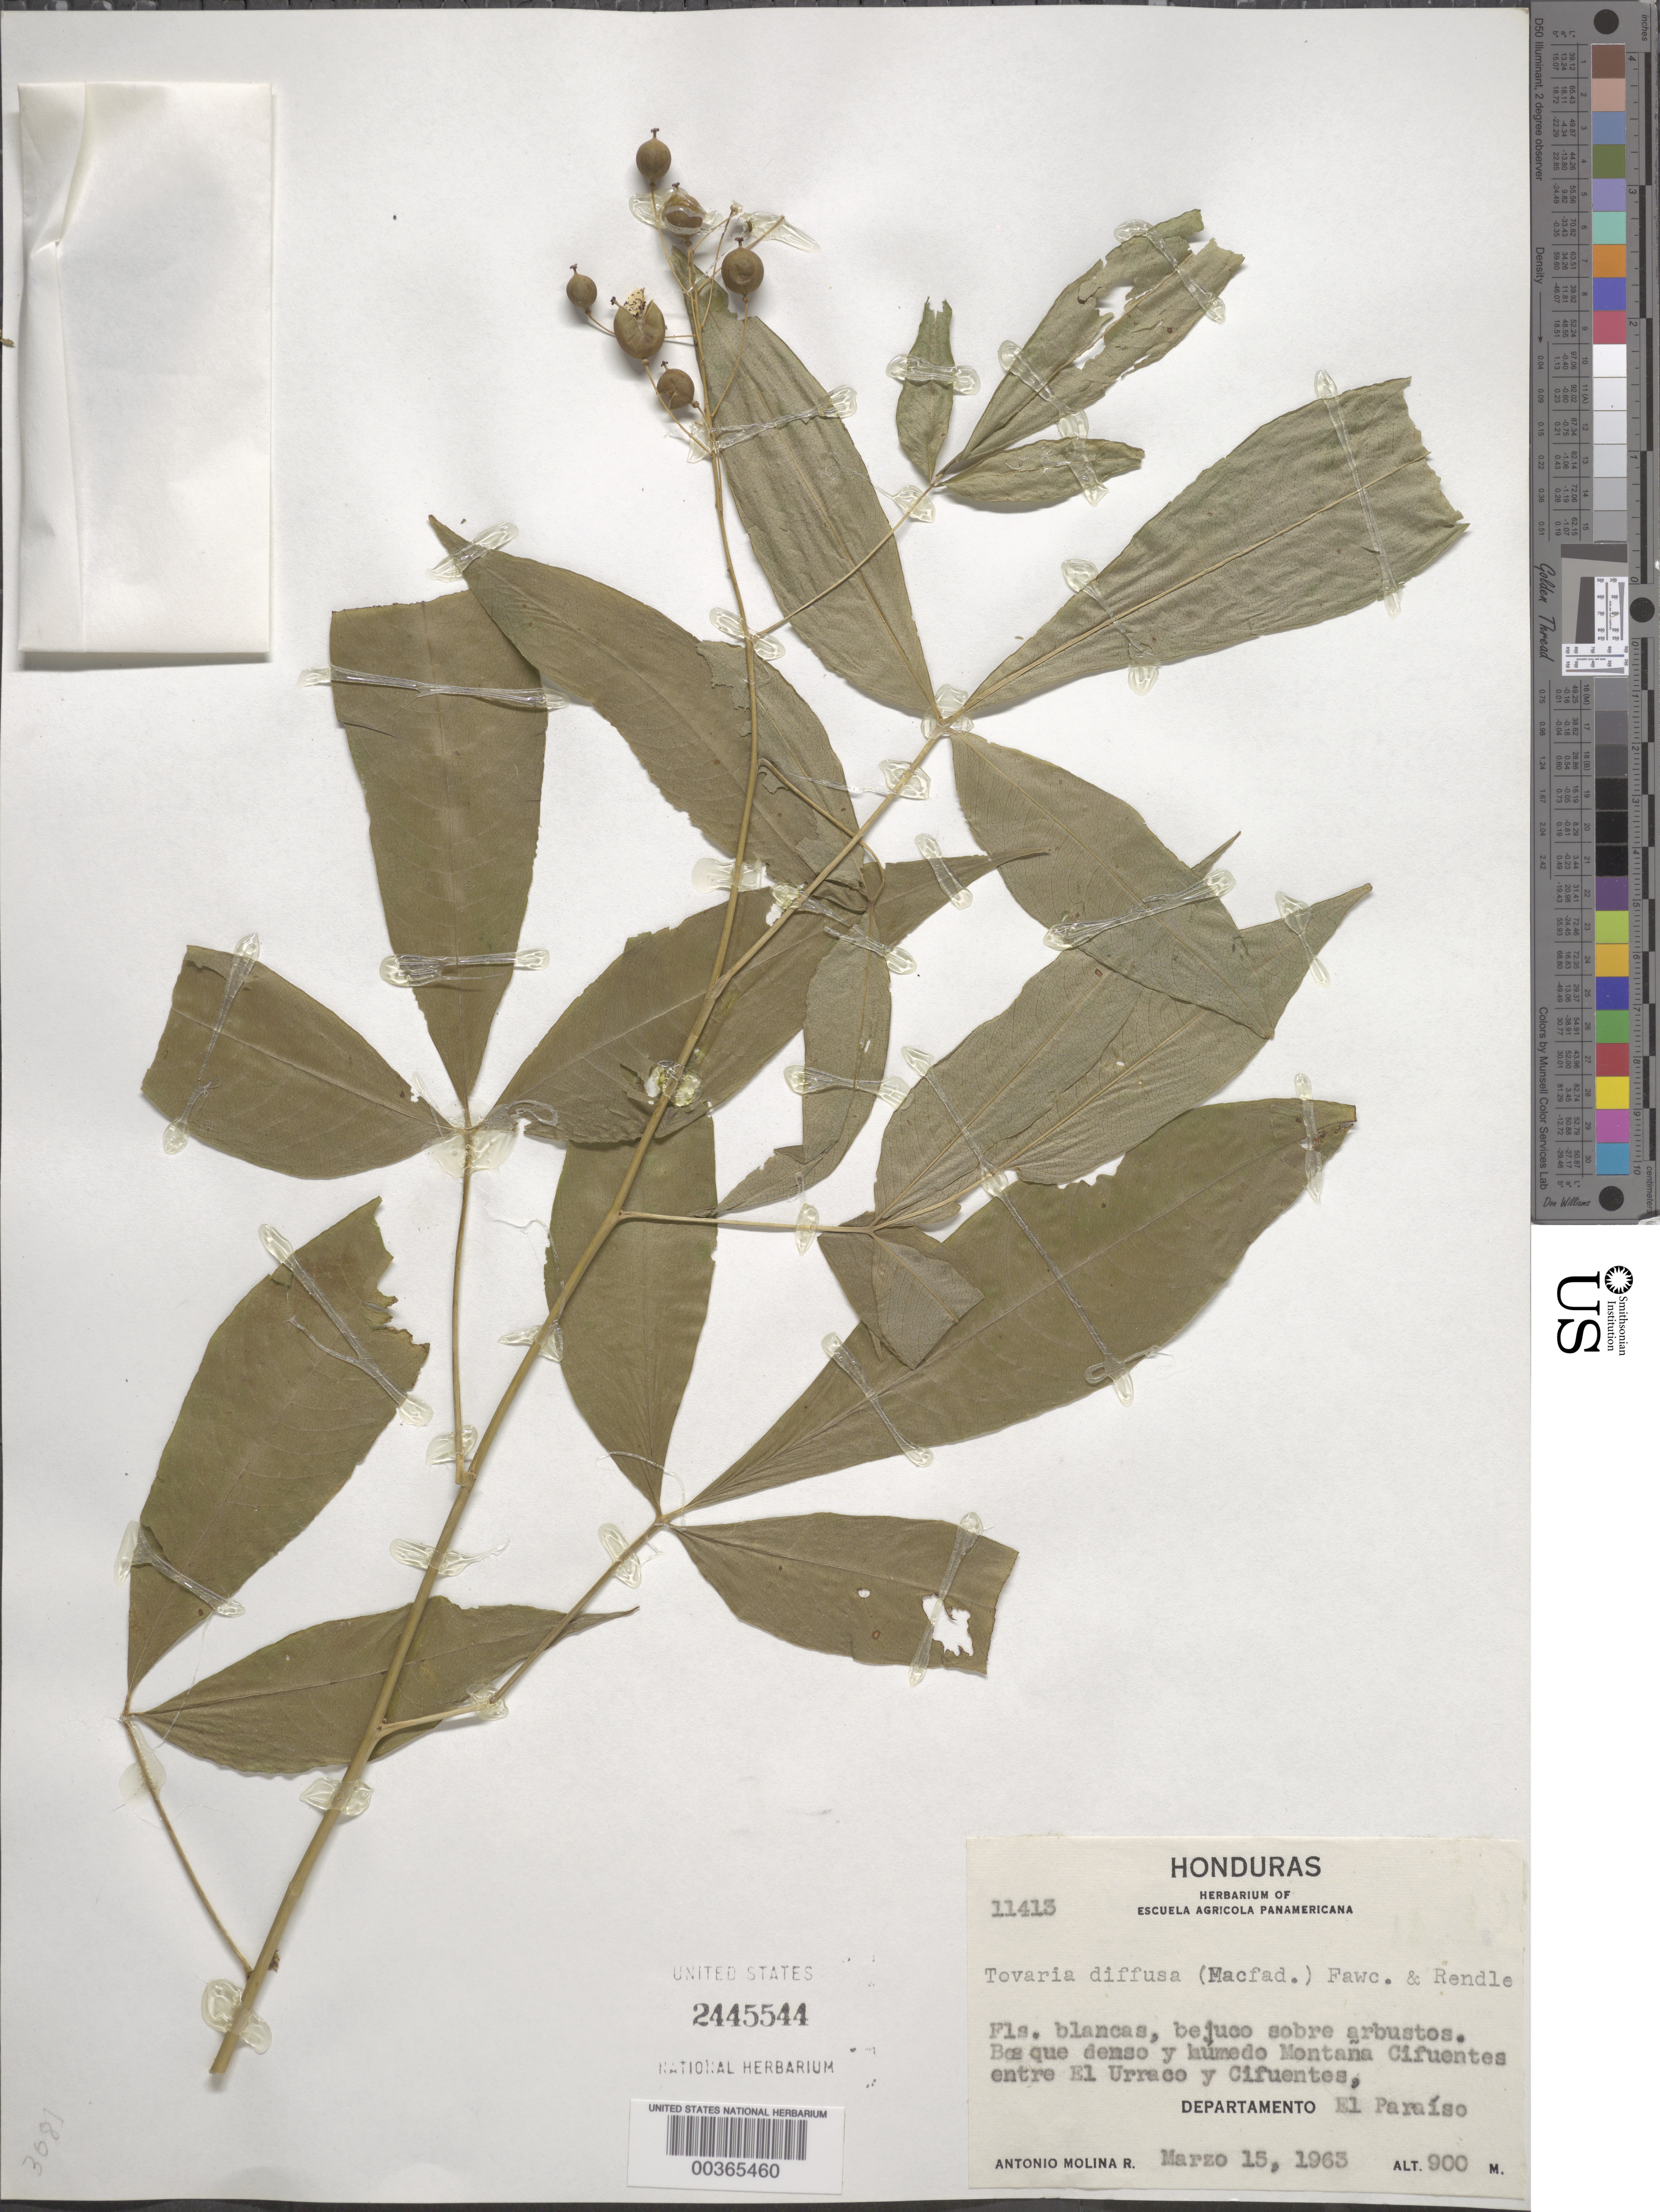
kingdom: Plantae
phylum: Tracheophyta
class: Magnoliopsida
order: Brassicales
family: Tovariaceae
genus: Tovaria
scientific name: Tovaria diffusa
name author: (Macfad.) Fawc. & Rendle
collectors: A. Molina R.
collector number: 11413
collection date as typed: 15 Mar 1963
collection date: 1963-03-15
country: Honduras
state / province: El Paraíso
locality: Montana Cifuentes, entre El Urraco y Cifuentes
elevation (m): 900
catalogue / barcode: US 2445544